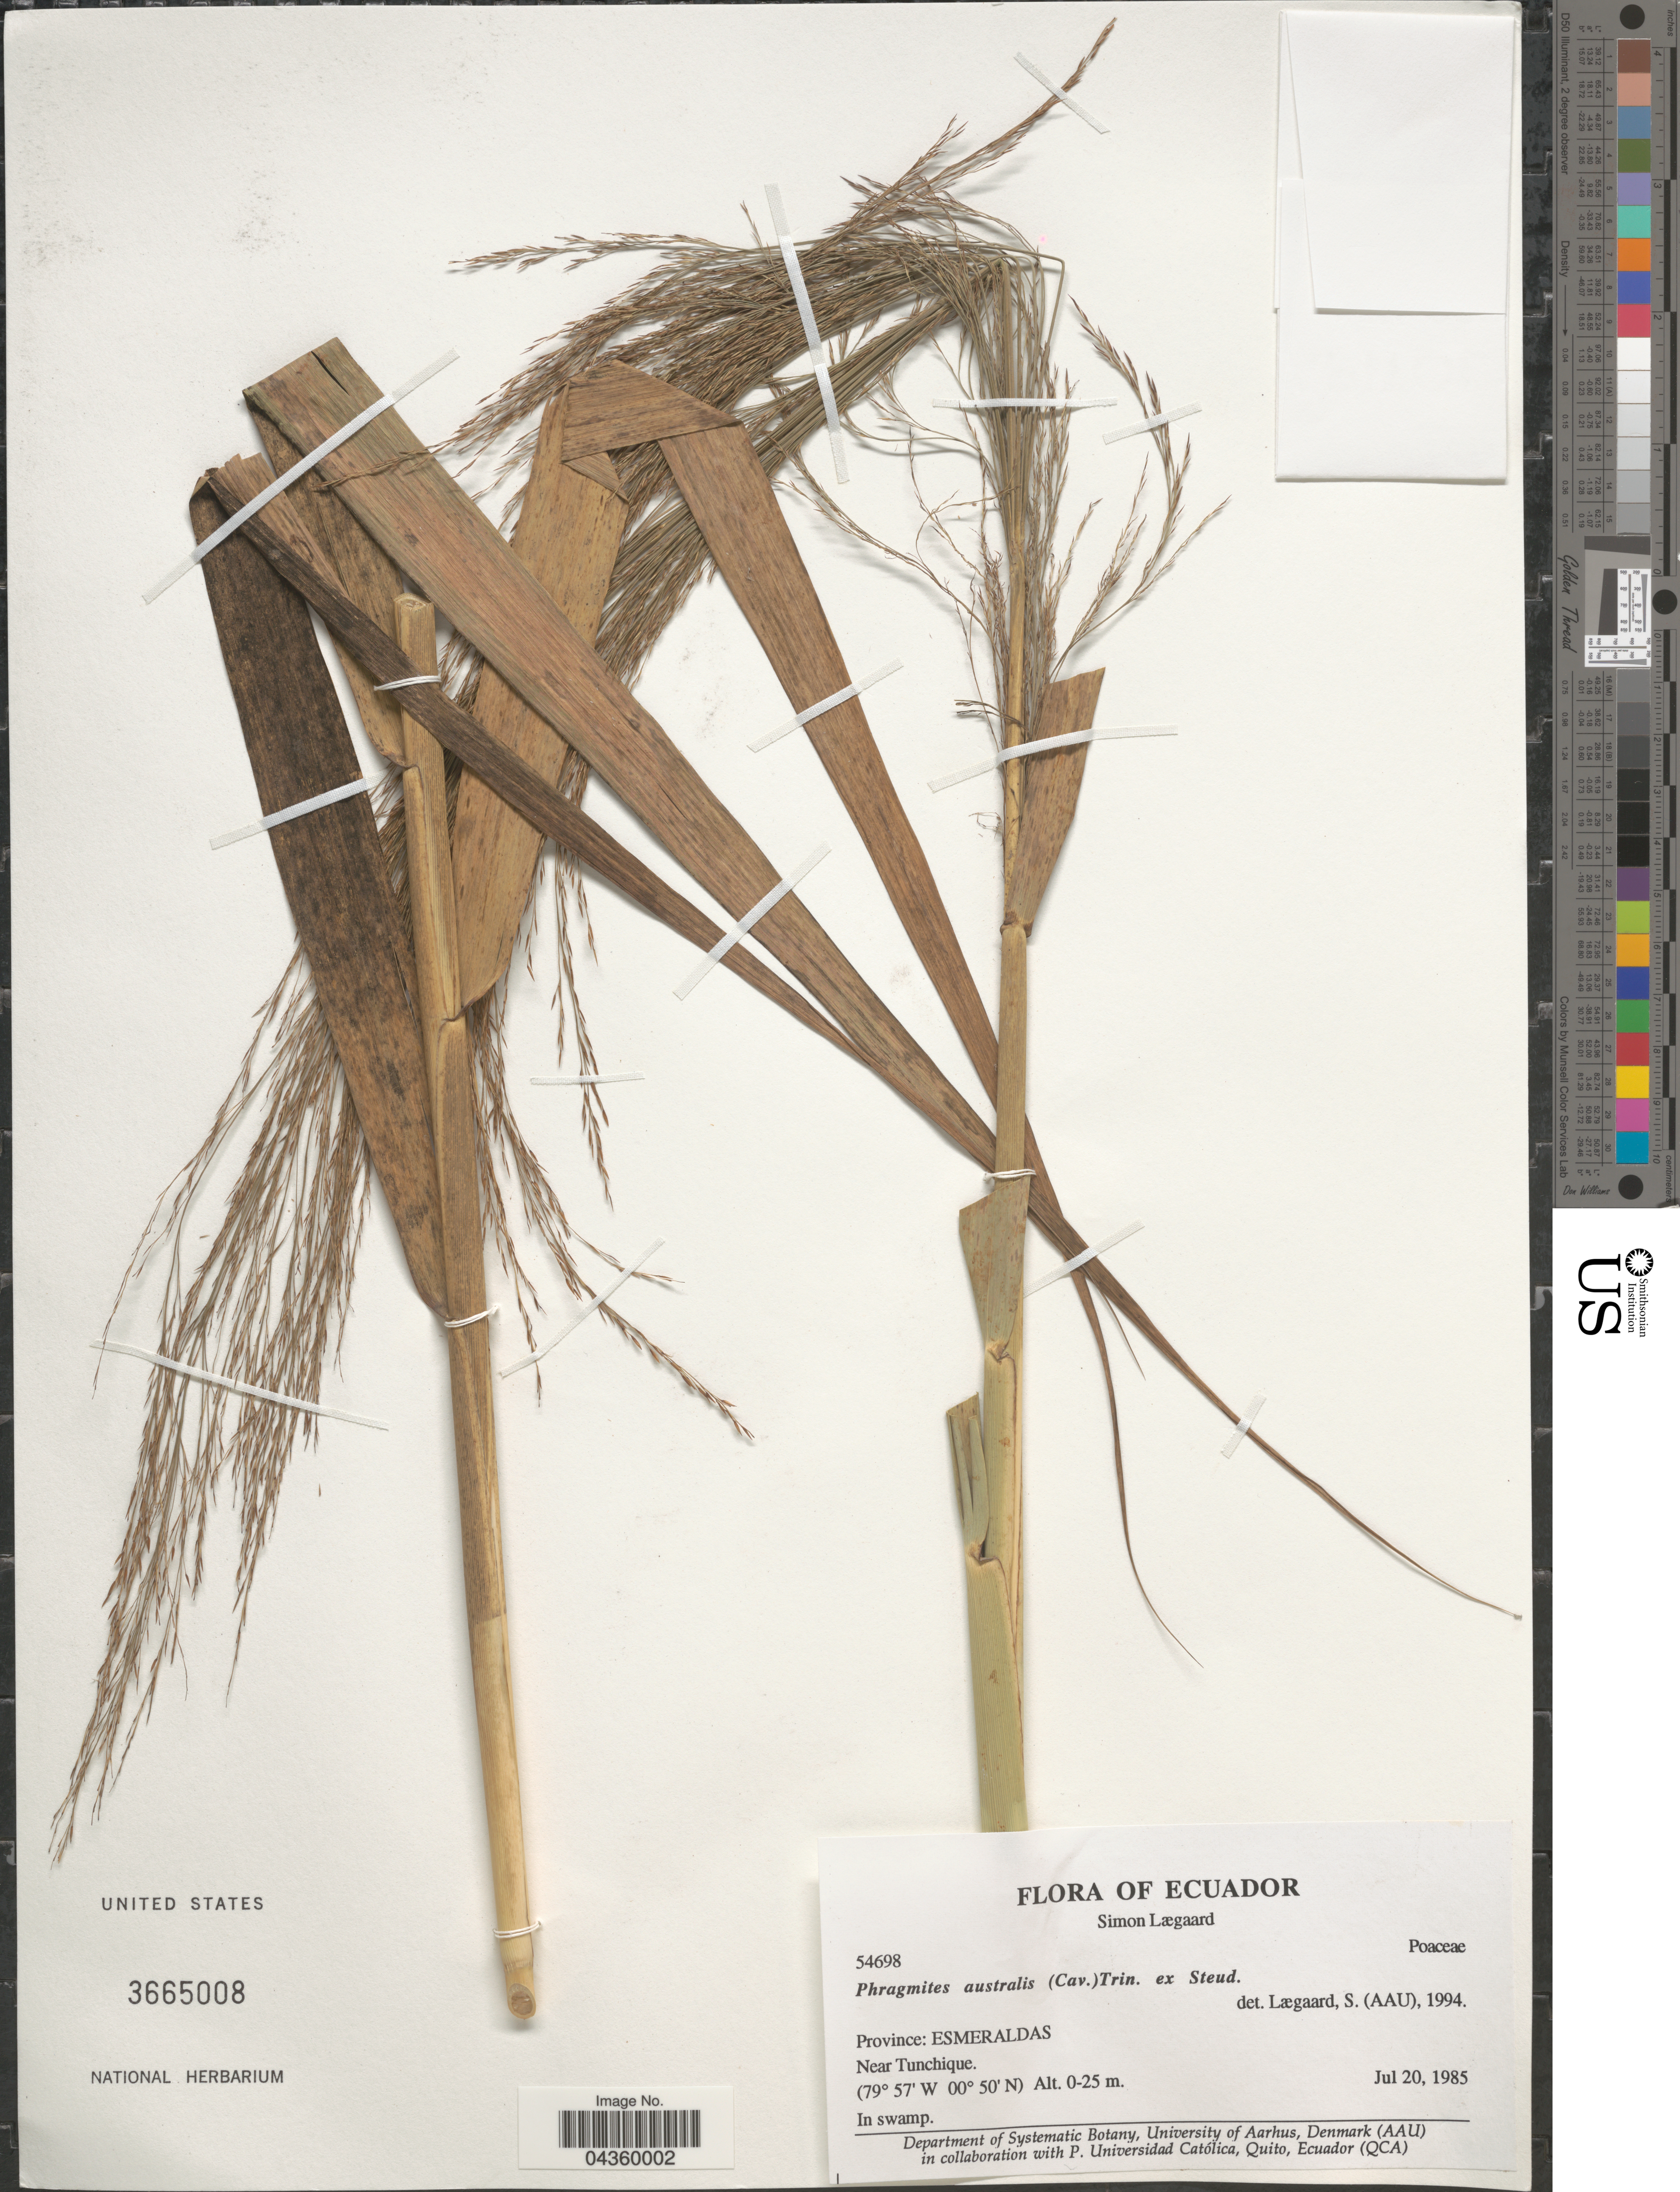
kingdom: Plantae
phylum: Tracheophyta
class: Liliopsida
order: Poales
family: Poaceae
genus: Phragmites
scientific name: Phragmites australis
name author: (Cav.) Trin. ex Steud.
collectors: S. Lægaard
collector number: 54698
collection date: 1985-07-20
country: Ecuador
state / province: Esmeraldas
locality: Near Tunchique.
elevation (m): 0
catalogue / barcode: US 3665008